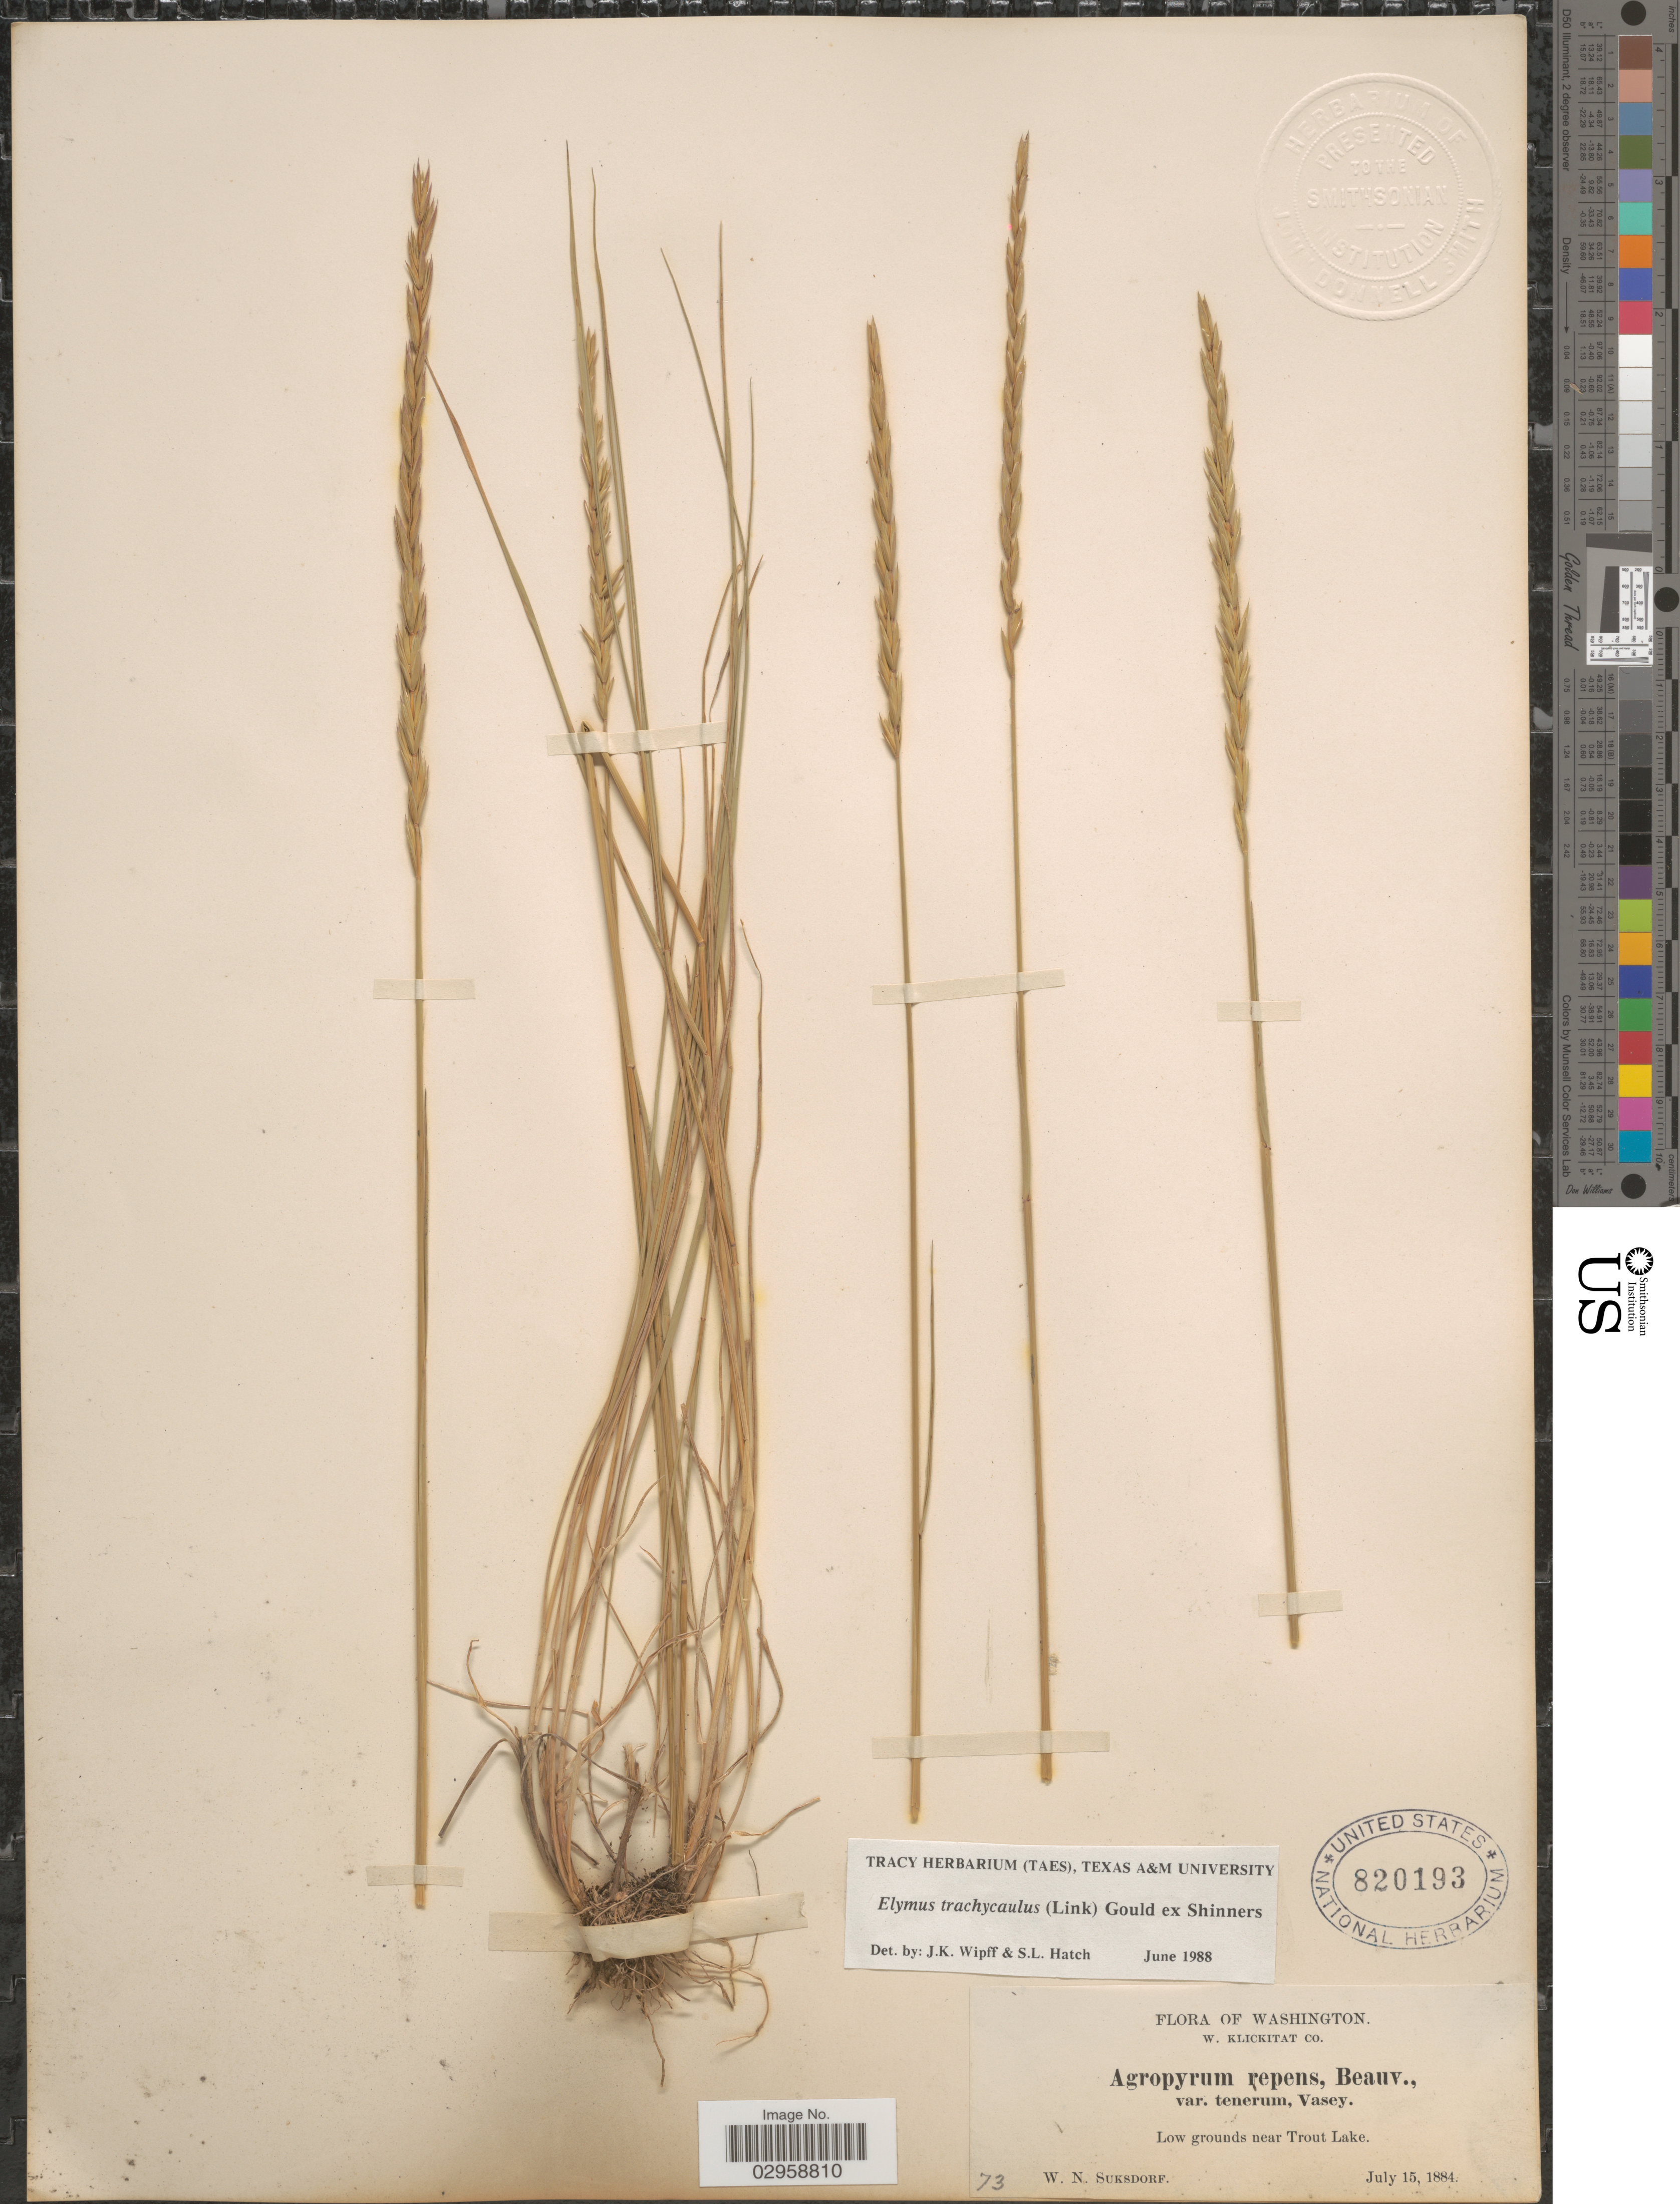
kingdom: Plantae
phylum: Tracheophyta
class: Liliopsida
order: Poales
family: Poaceae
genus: Elymus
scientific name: Elymus trachycaulus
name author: (Link) Gould ex Shinners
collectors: W. N. Suksdorf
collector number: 73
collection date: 1884-07-15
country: United States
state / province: Washington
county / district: Klickitat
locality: W. Klickitat Co. Low grounds near Trout Lake.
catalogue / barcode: US 820193